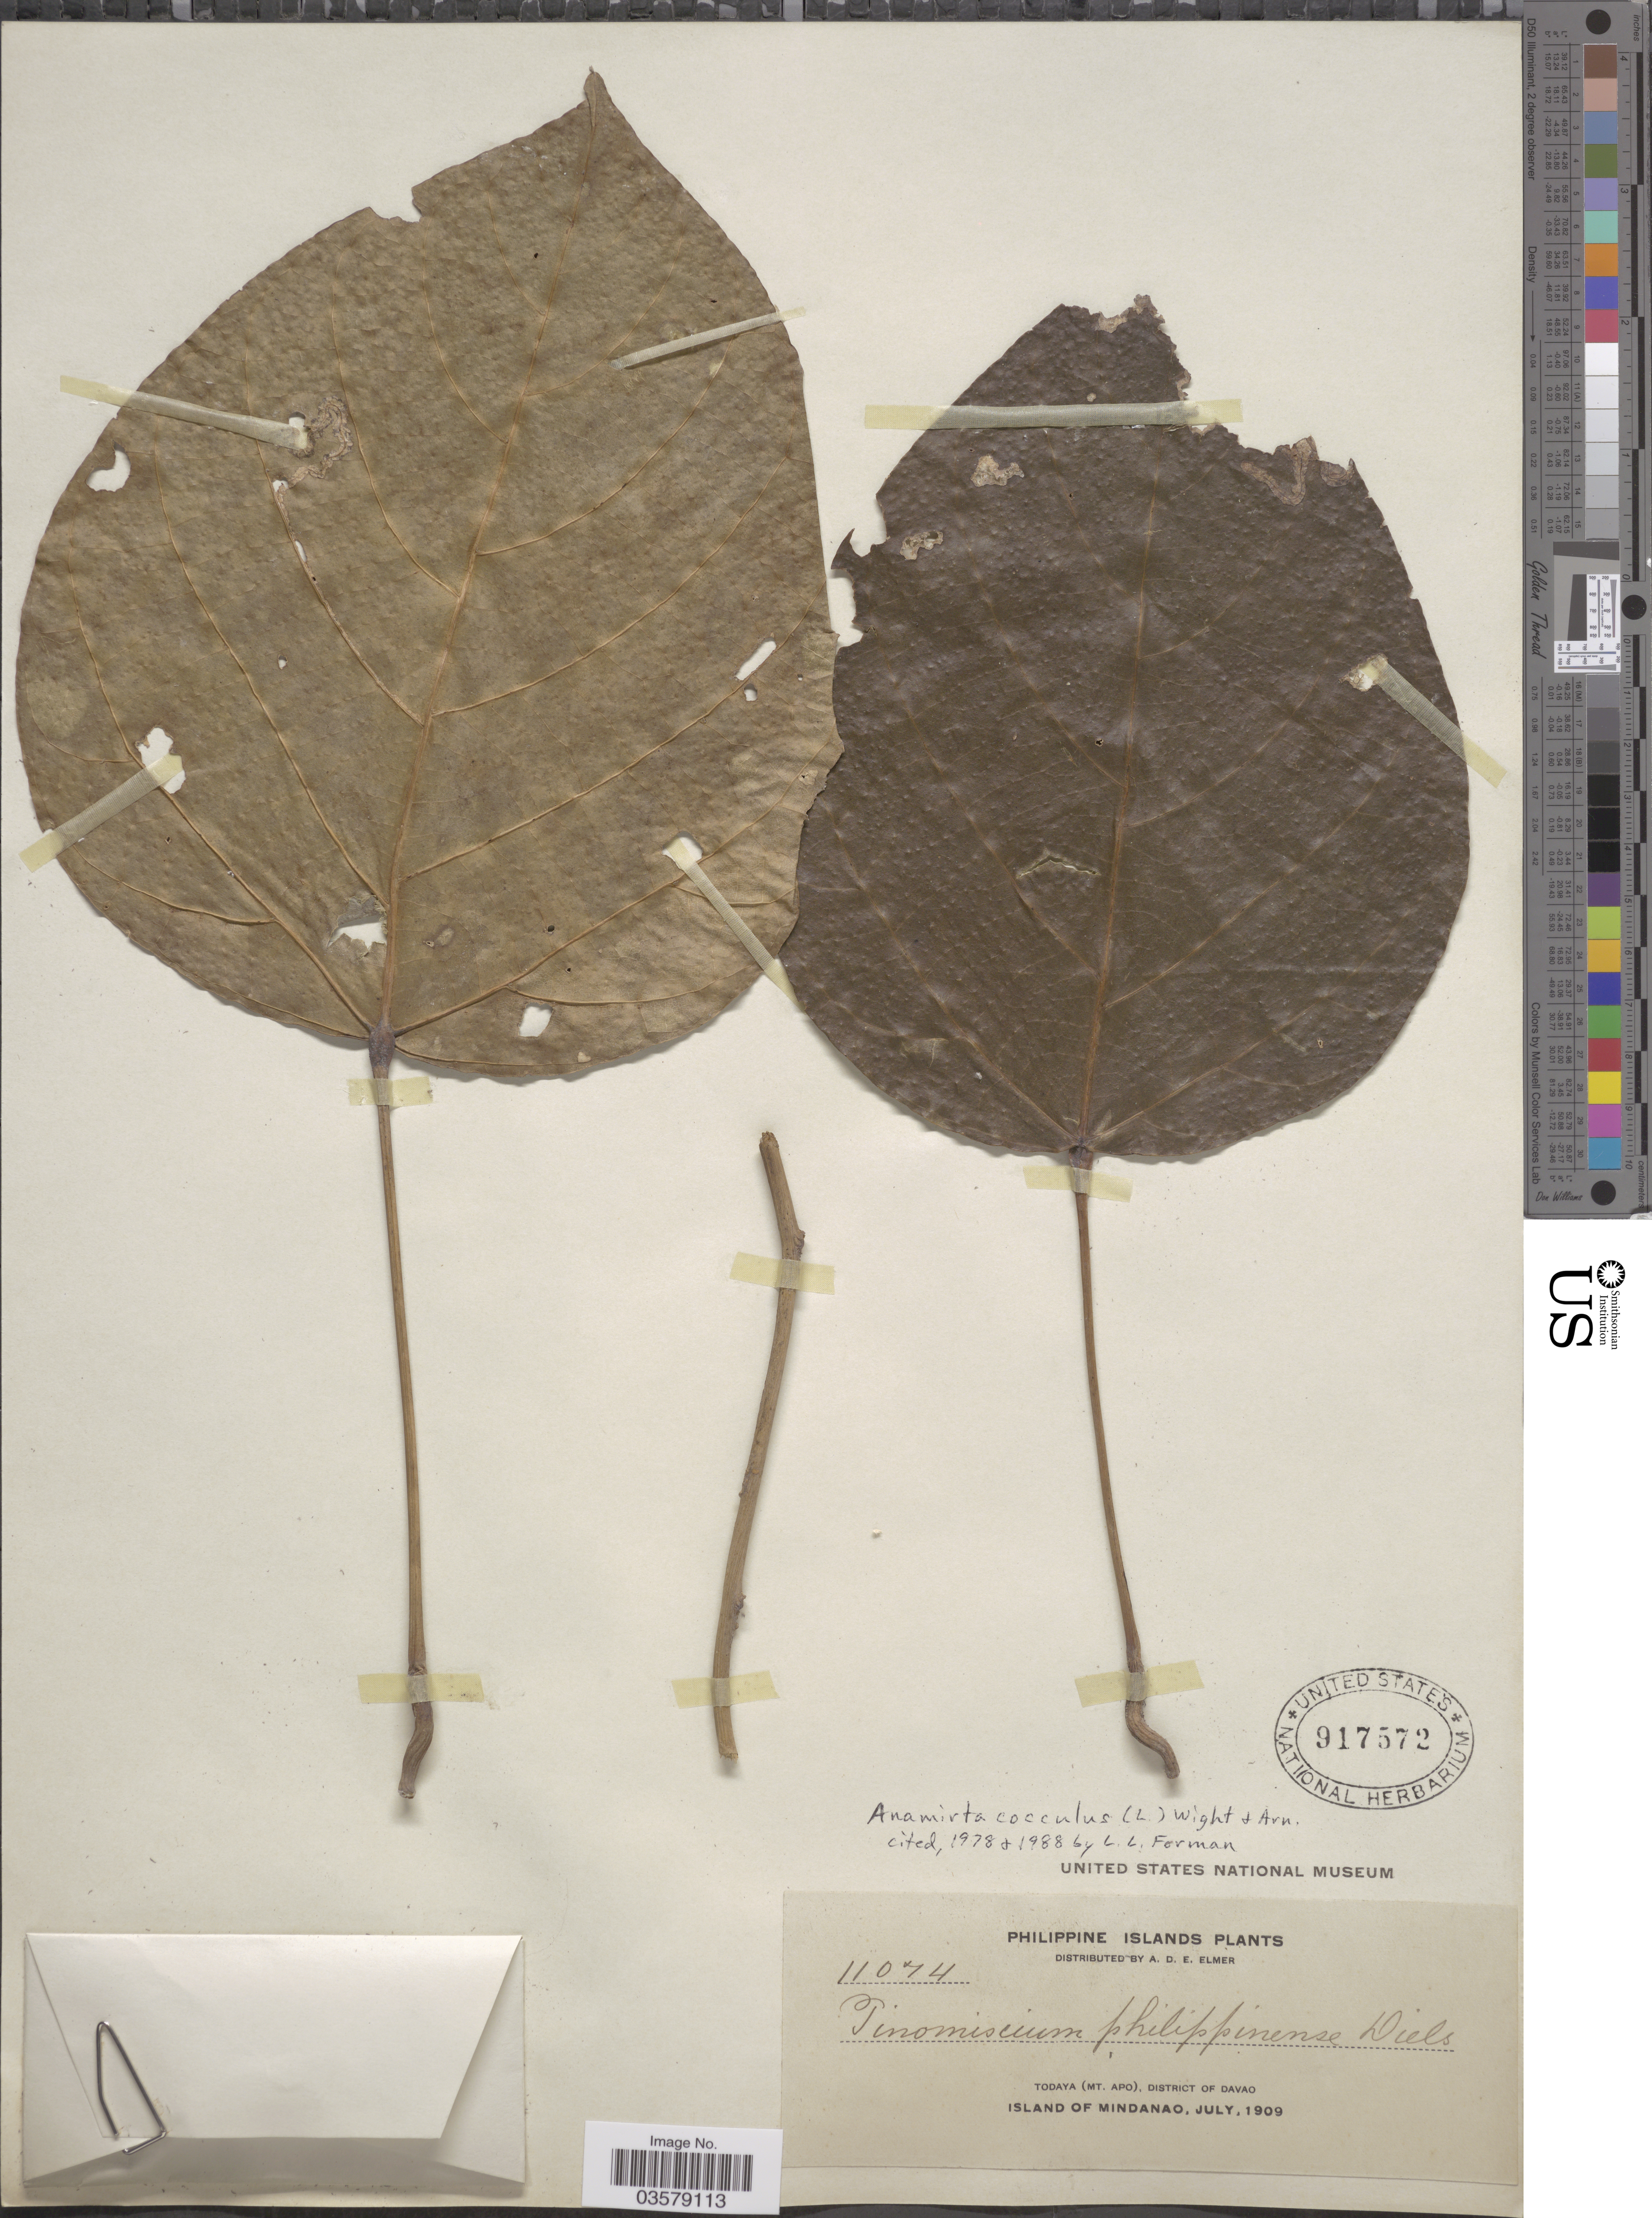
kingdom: Plantae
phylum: Tracheophyta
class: Magnoliopsida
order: Ranunculales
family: Menispermaceae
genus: Anamirta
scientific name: Anamirta cocculus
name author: (L.) Wight & Arn.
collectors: A. D. E. Elmer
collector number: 11044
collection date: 1909-07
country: Philippines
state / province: Davao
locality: Todaya (Mt. Apo), District of Davao. Island of Mindanao.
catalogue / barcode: US 917572